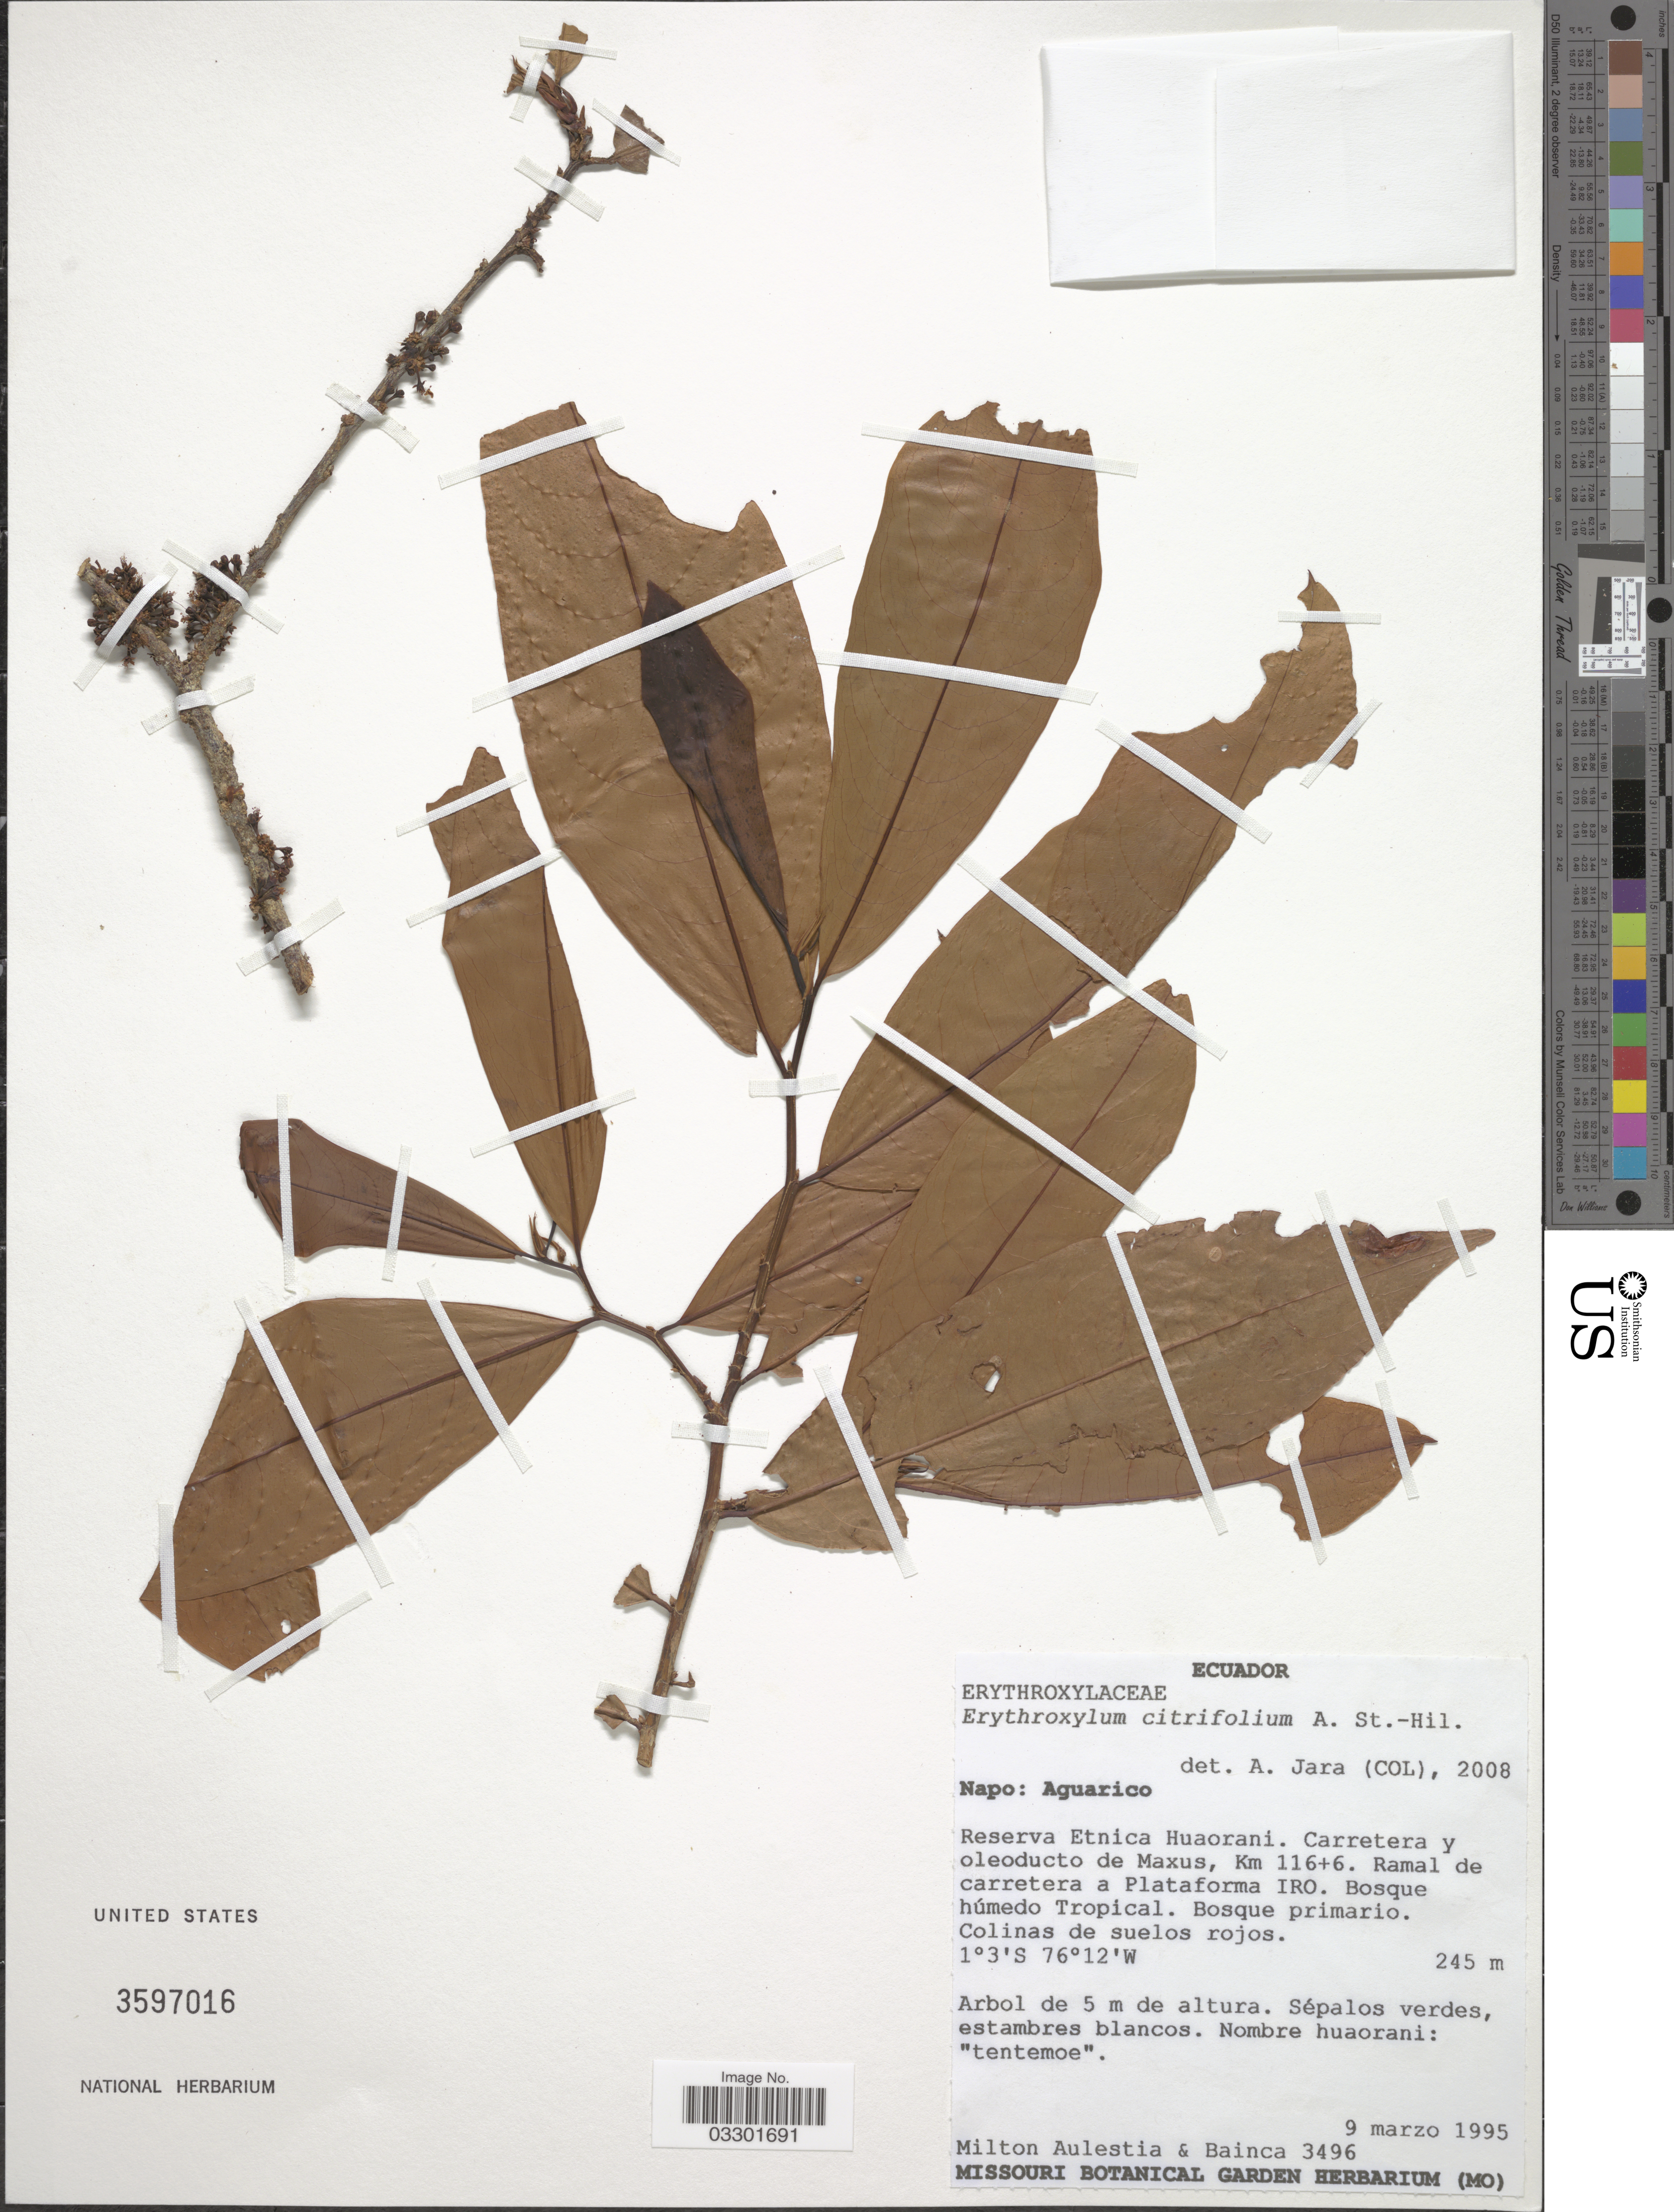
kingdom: Plantae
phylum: Tracheophyta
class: Magnoliopsida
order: Malpighiales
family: Erythroxylaceae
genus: Erythroxylum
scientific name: Erythroxylum citrifolium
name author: A. St.-Hil.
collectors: M. Aulestia & -. Bainca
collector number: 3496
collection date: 1995-03-09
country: Ecuador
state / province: Napo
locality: Aguarico. Reserva Etnica Huaorani, Carretera y oleoducto de Maxus, Km 116+6. Ramal de carretera a Plataforma IRO. Bosque húmedo Tropical.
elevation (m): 245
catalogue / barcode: US 3597016